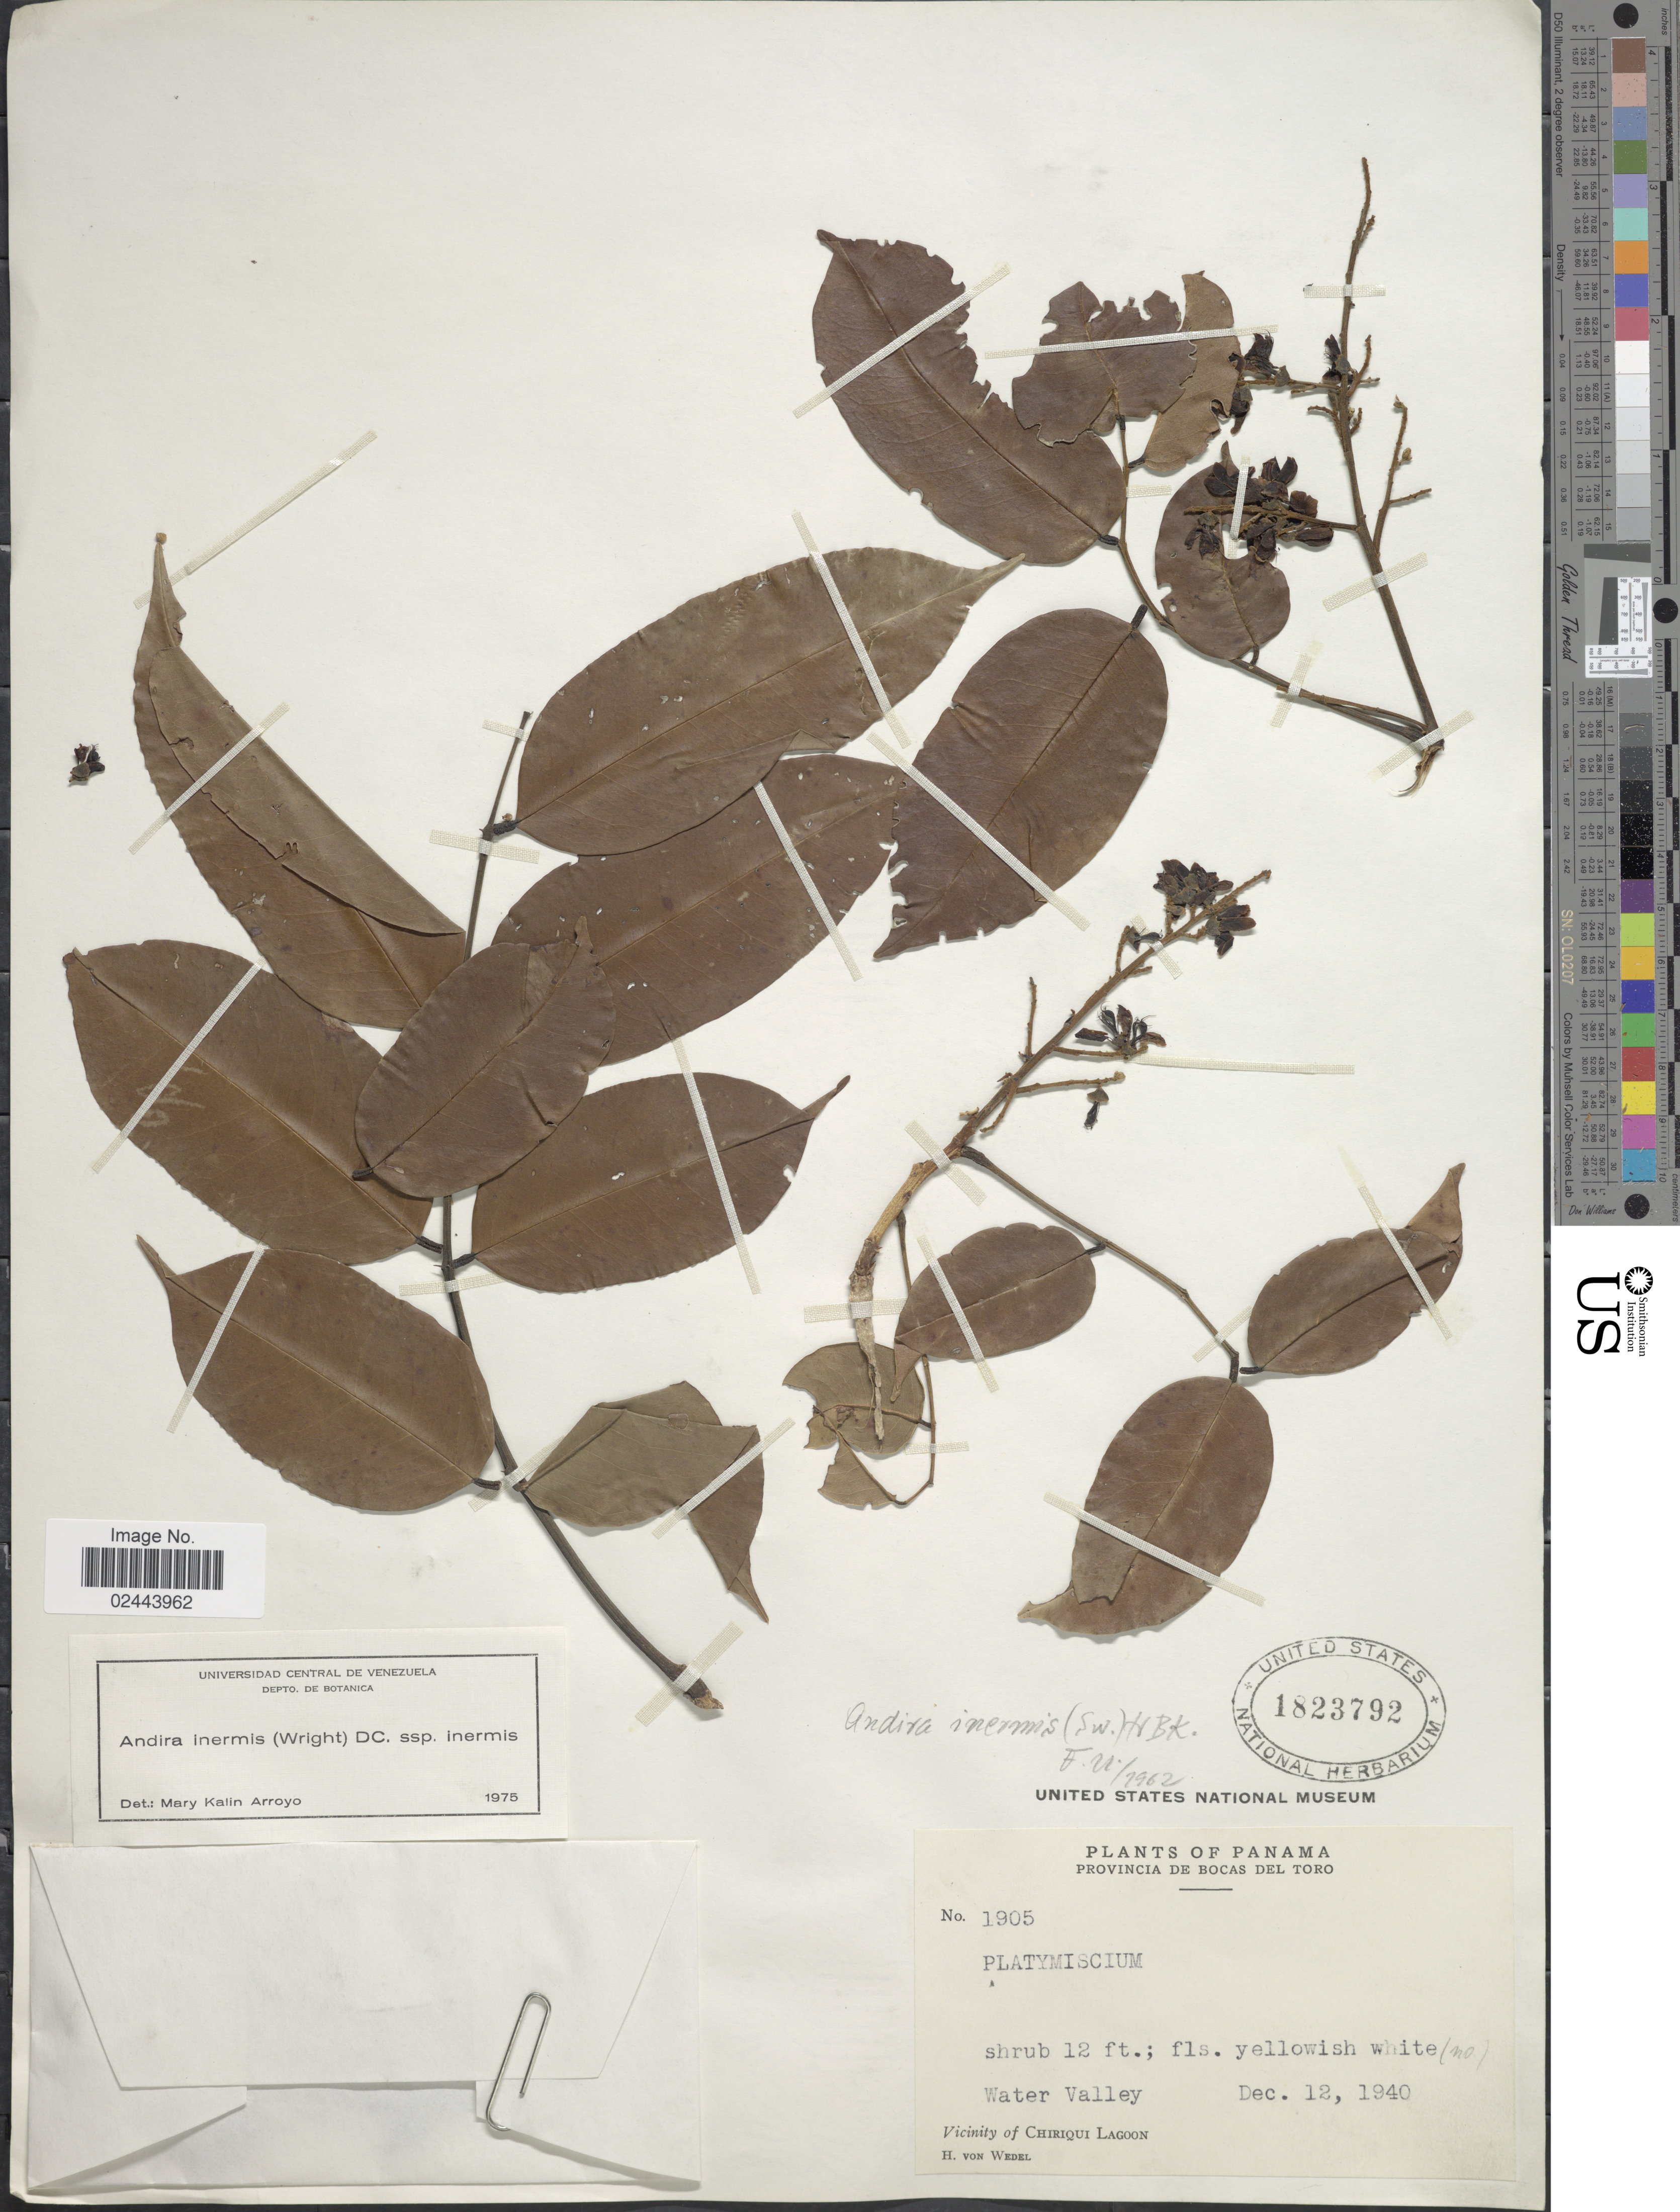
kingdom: Plantae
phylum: Tracheophyta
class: Magnoliopsida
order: Fabales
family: Fabaceae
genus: Andira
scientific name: Andira inermis subsp. inermis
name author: (W. Wright) Kunth ex DC.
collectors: H. von Wedel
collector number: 1905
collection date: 1940-12-12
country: Panama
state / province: Bocas del Toro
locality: Water Valley, Vicinity of Chiriqui Lagoon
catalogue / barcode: US 1823792